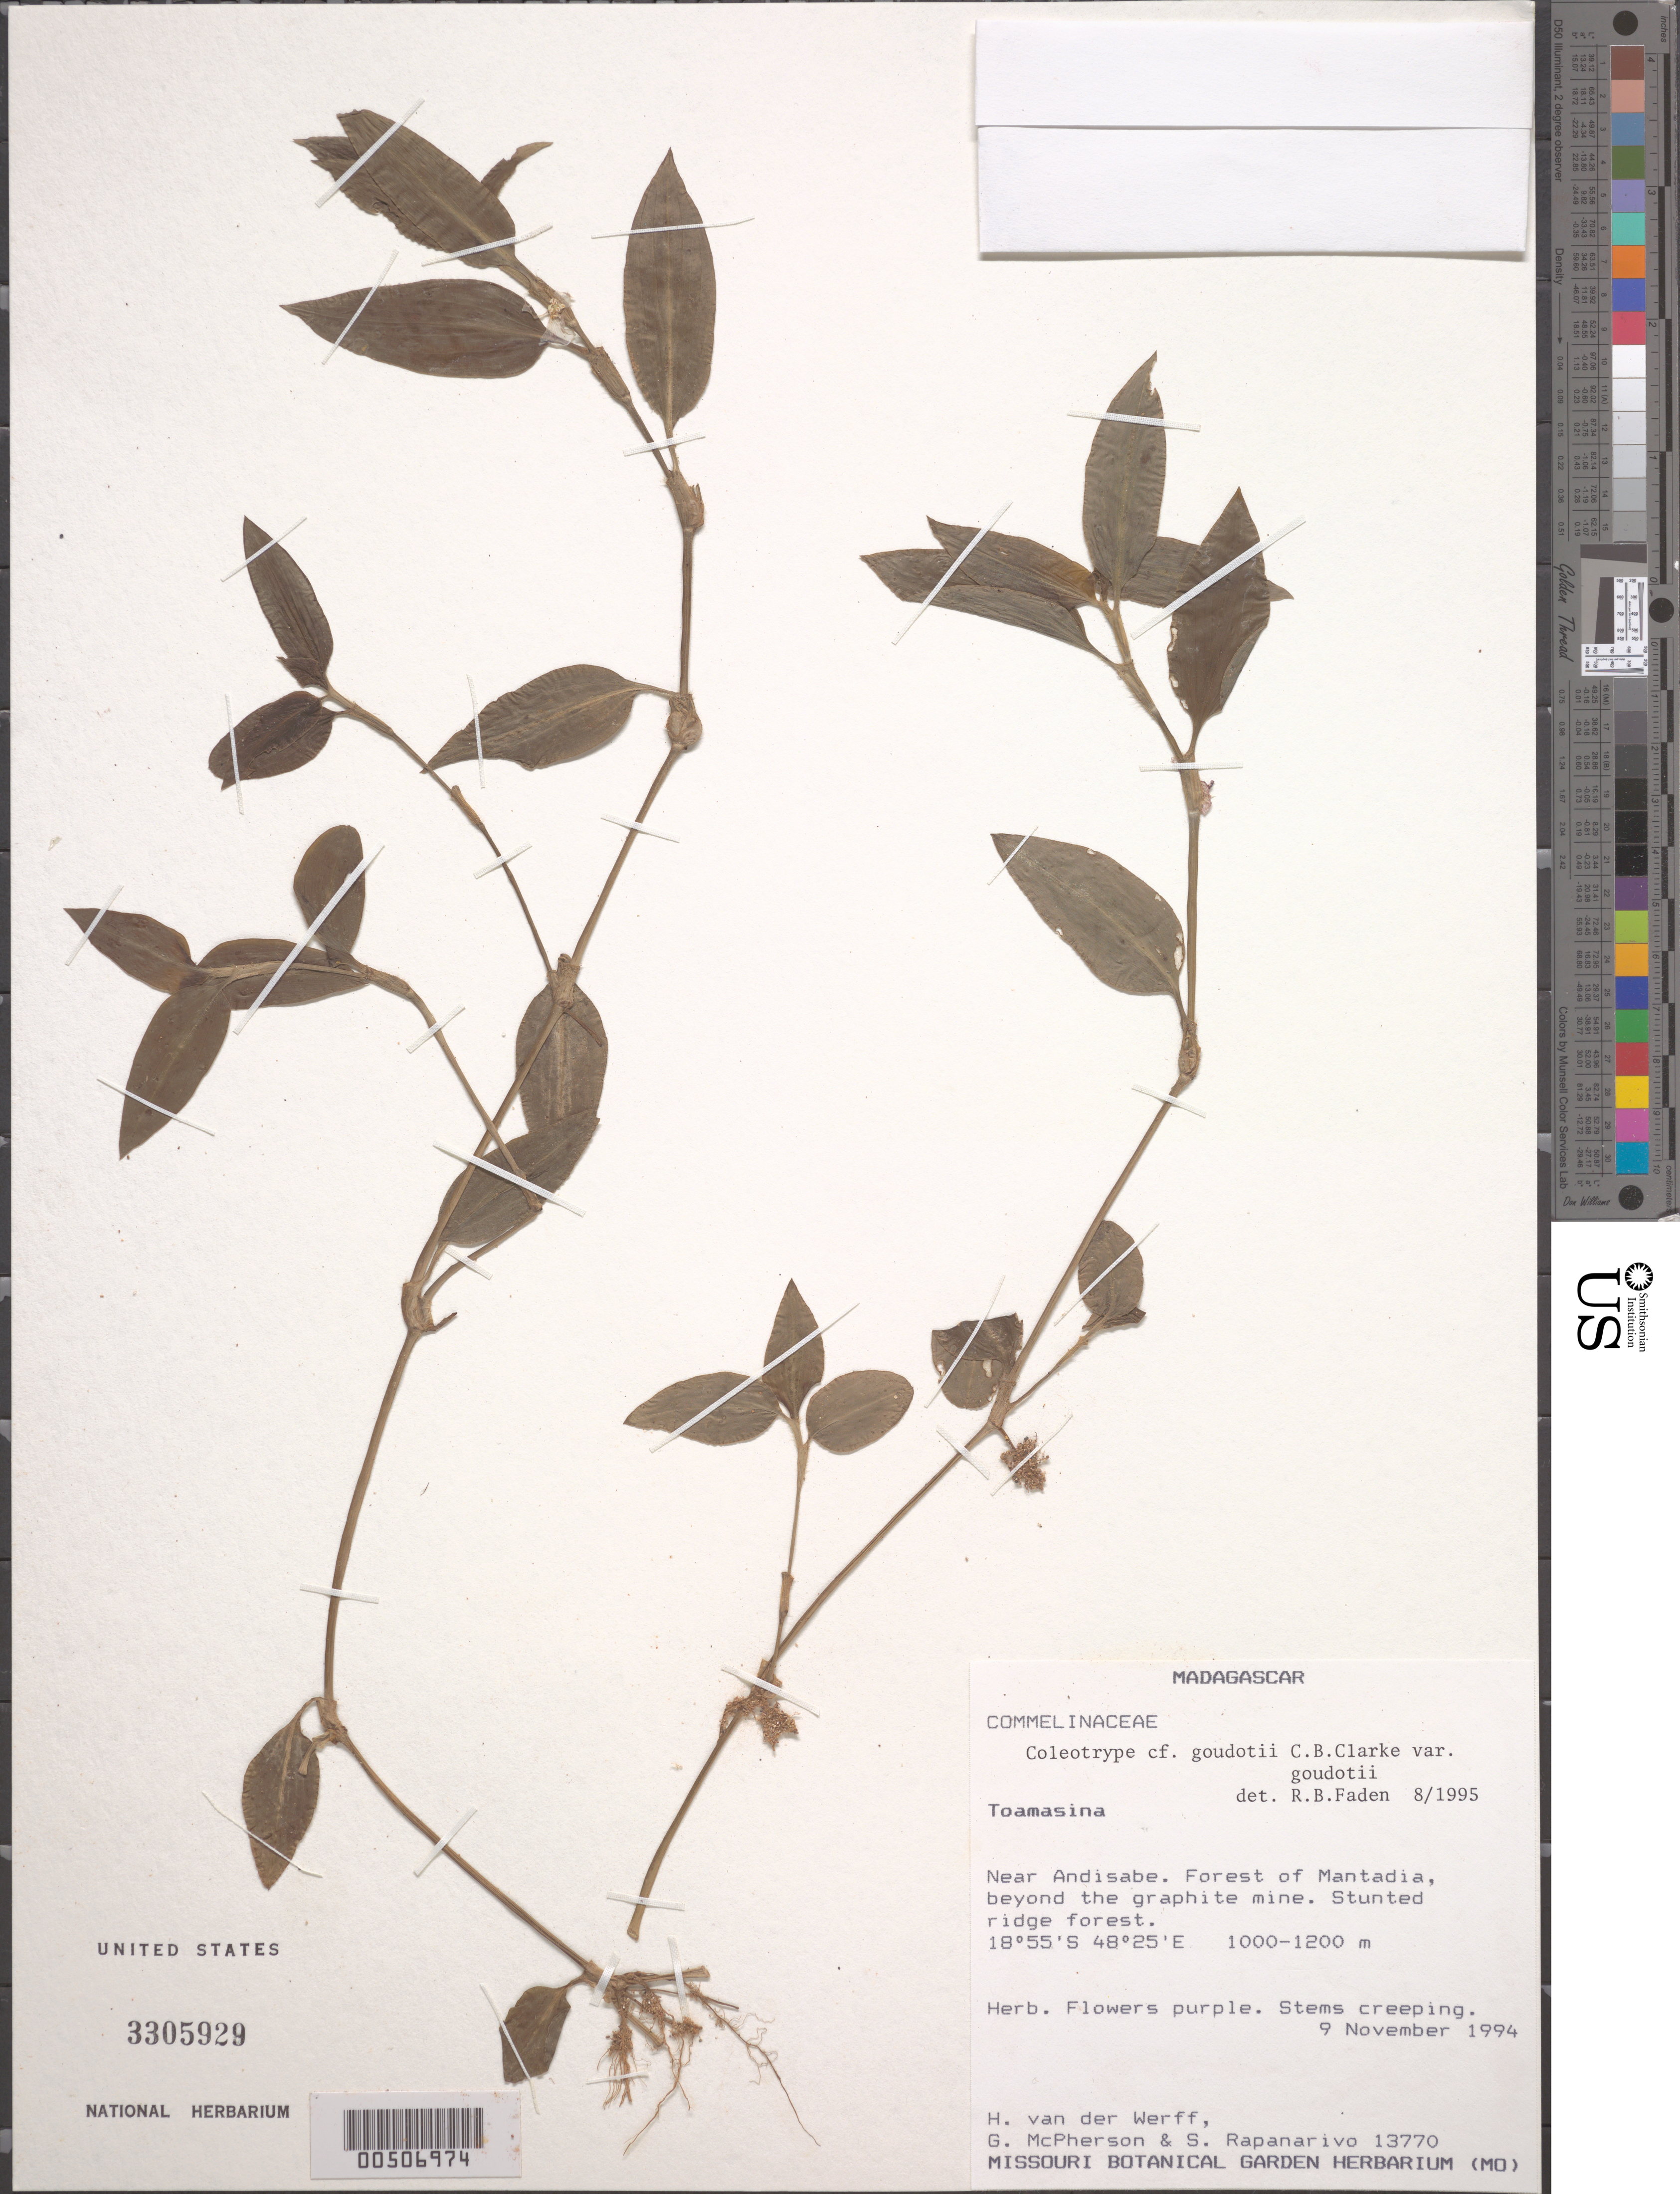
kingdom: Plantae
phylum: Tracheophyta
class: Liliopsida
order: Commelinales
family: Commelinaceae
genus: Coleotrype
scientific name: Coleotrype goudotii var. goudotii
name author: C.B. Clarke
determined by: Faden, Robert B., (US), Smithsonian Institution - National Museum of Natural History (UNITED STATES)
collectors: H. van der Werff, G. D. McPherson & S. Rapanarivo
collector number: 13770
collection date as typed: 09 Nov 1994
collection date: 1994-11-09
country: Madagascar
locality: Toamasina, near andisabe, mantadia forest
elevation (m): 1000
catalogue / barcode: US 3305929